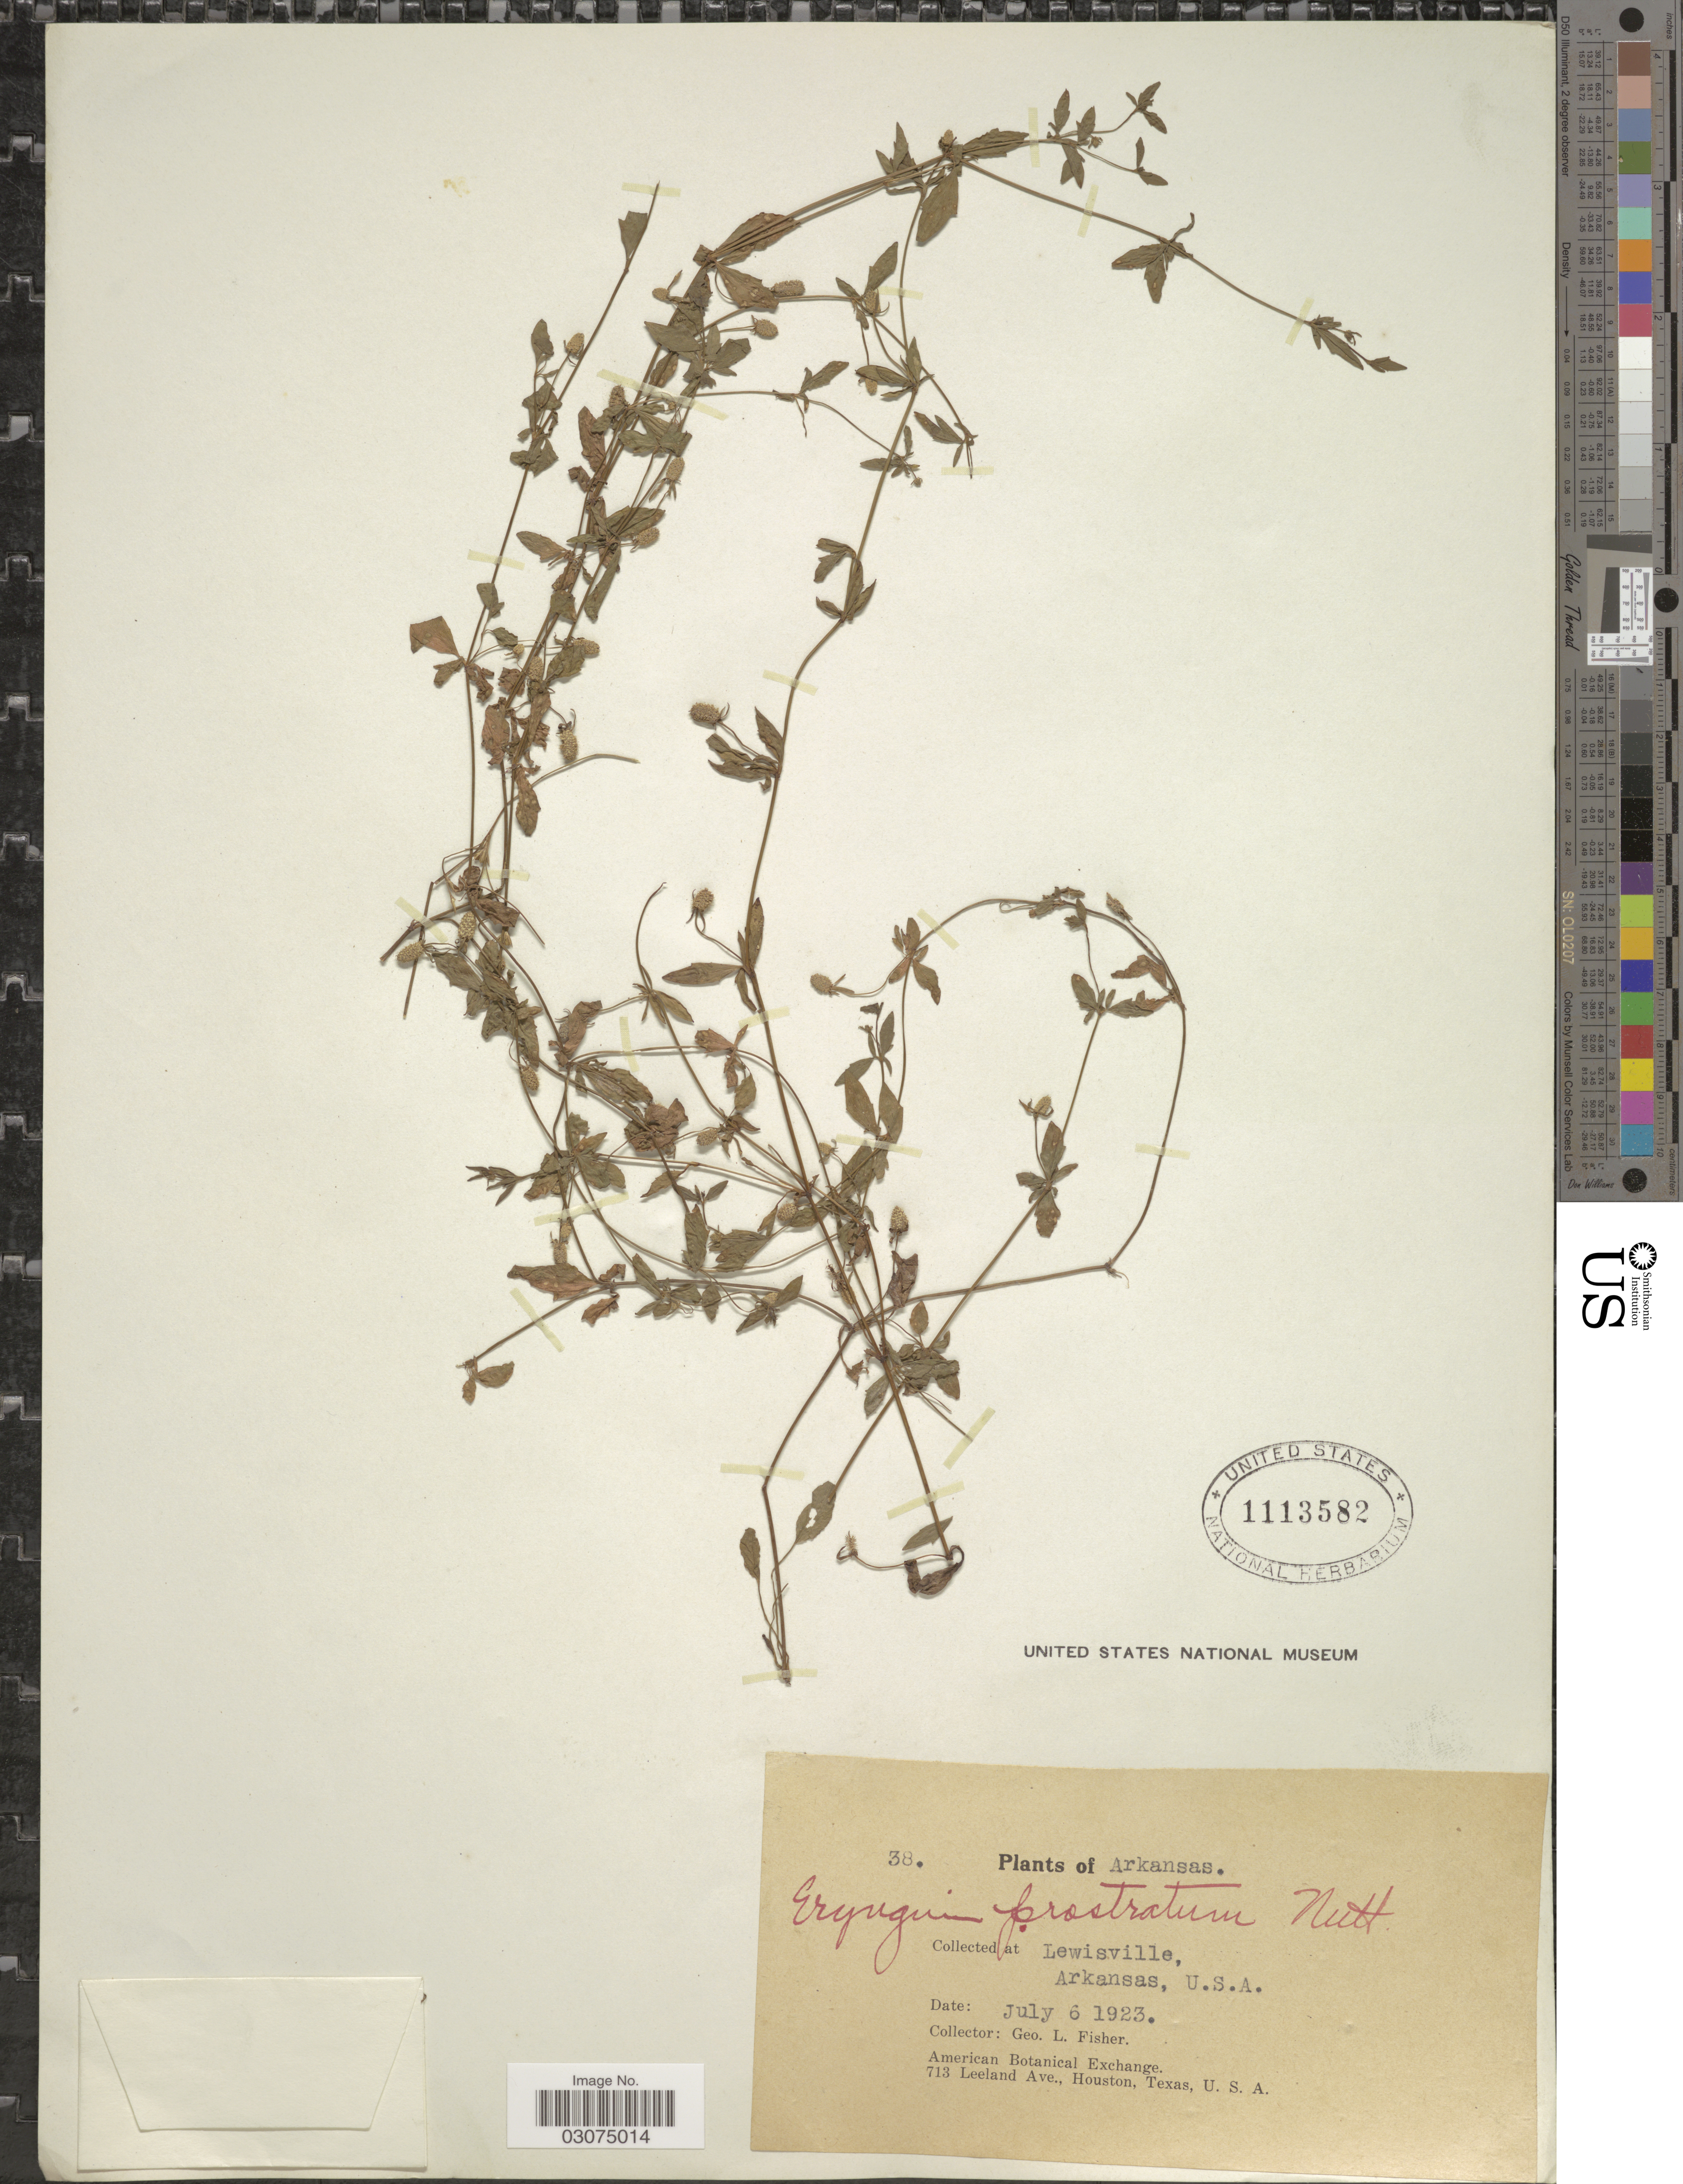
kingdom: Plantae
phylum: Tracheophyta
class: Magnoliopsida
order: Apiales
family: Apiaceae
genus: Eryngium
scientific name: Eryngium prostratum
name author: Nutt. ex DC.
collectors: G. L. Fisher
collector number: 38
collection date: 1923-07-06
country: United States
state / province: Arkansas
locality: Lewisville.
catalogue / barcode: US 1113582